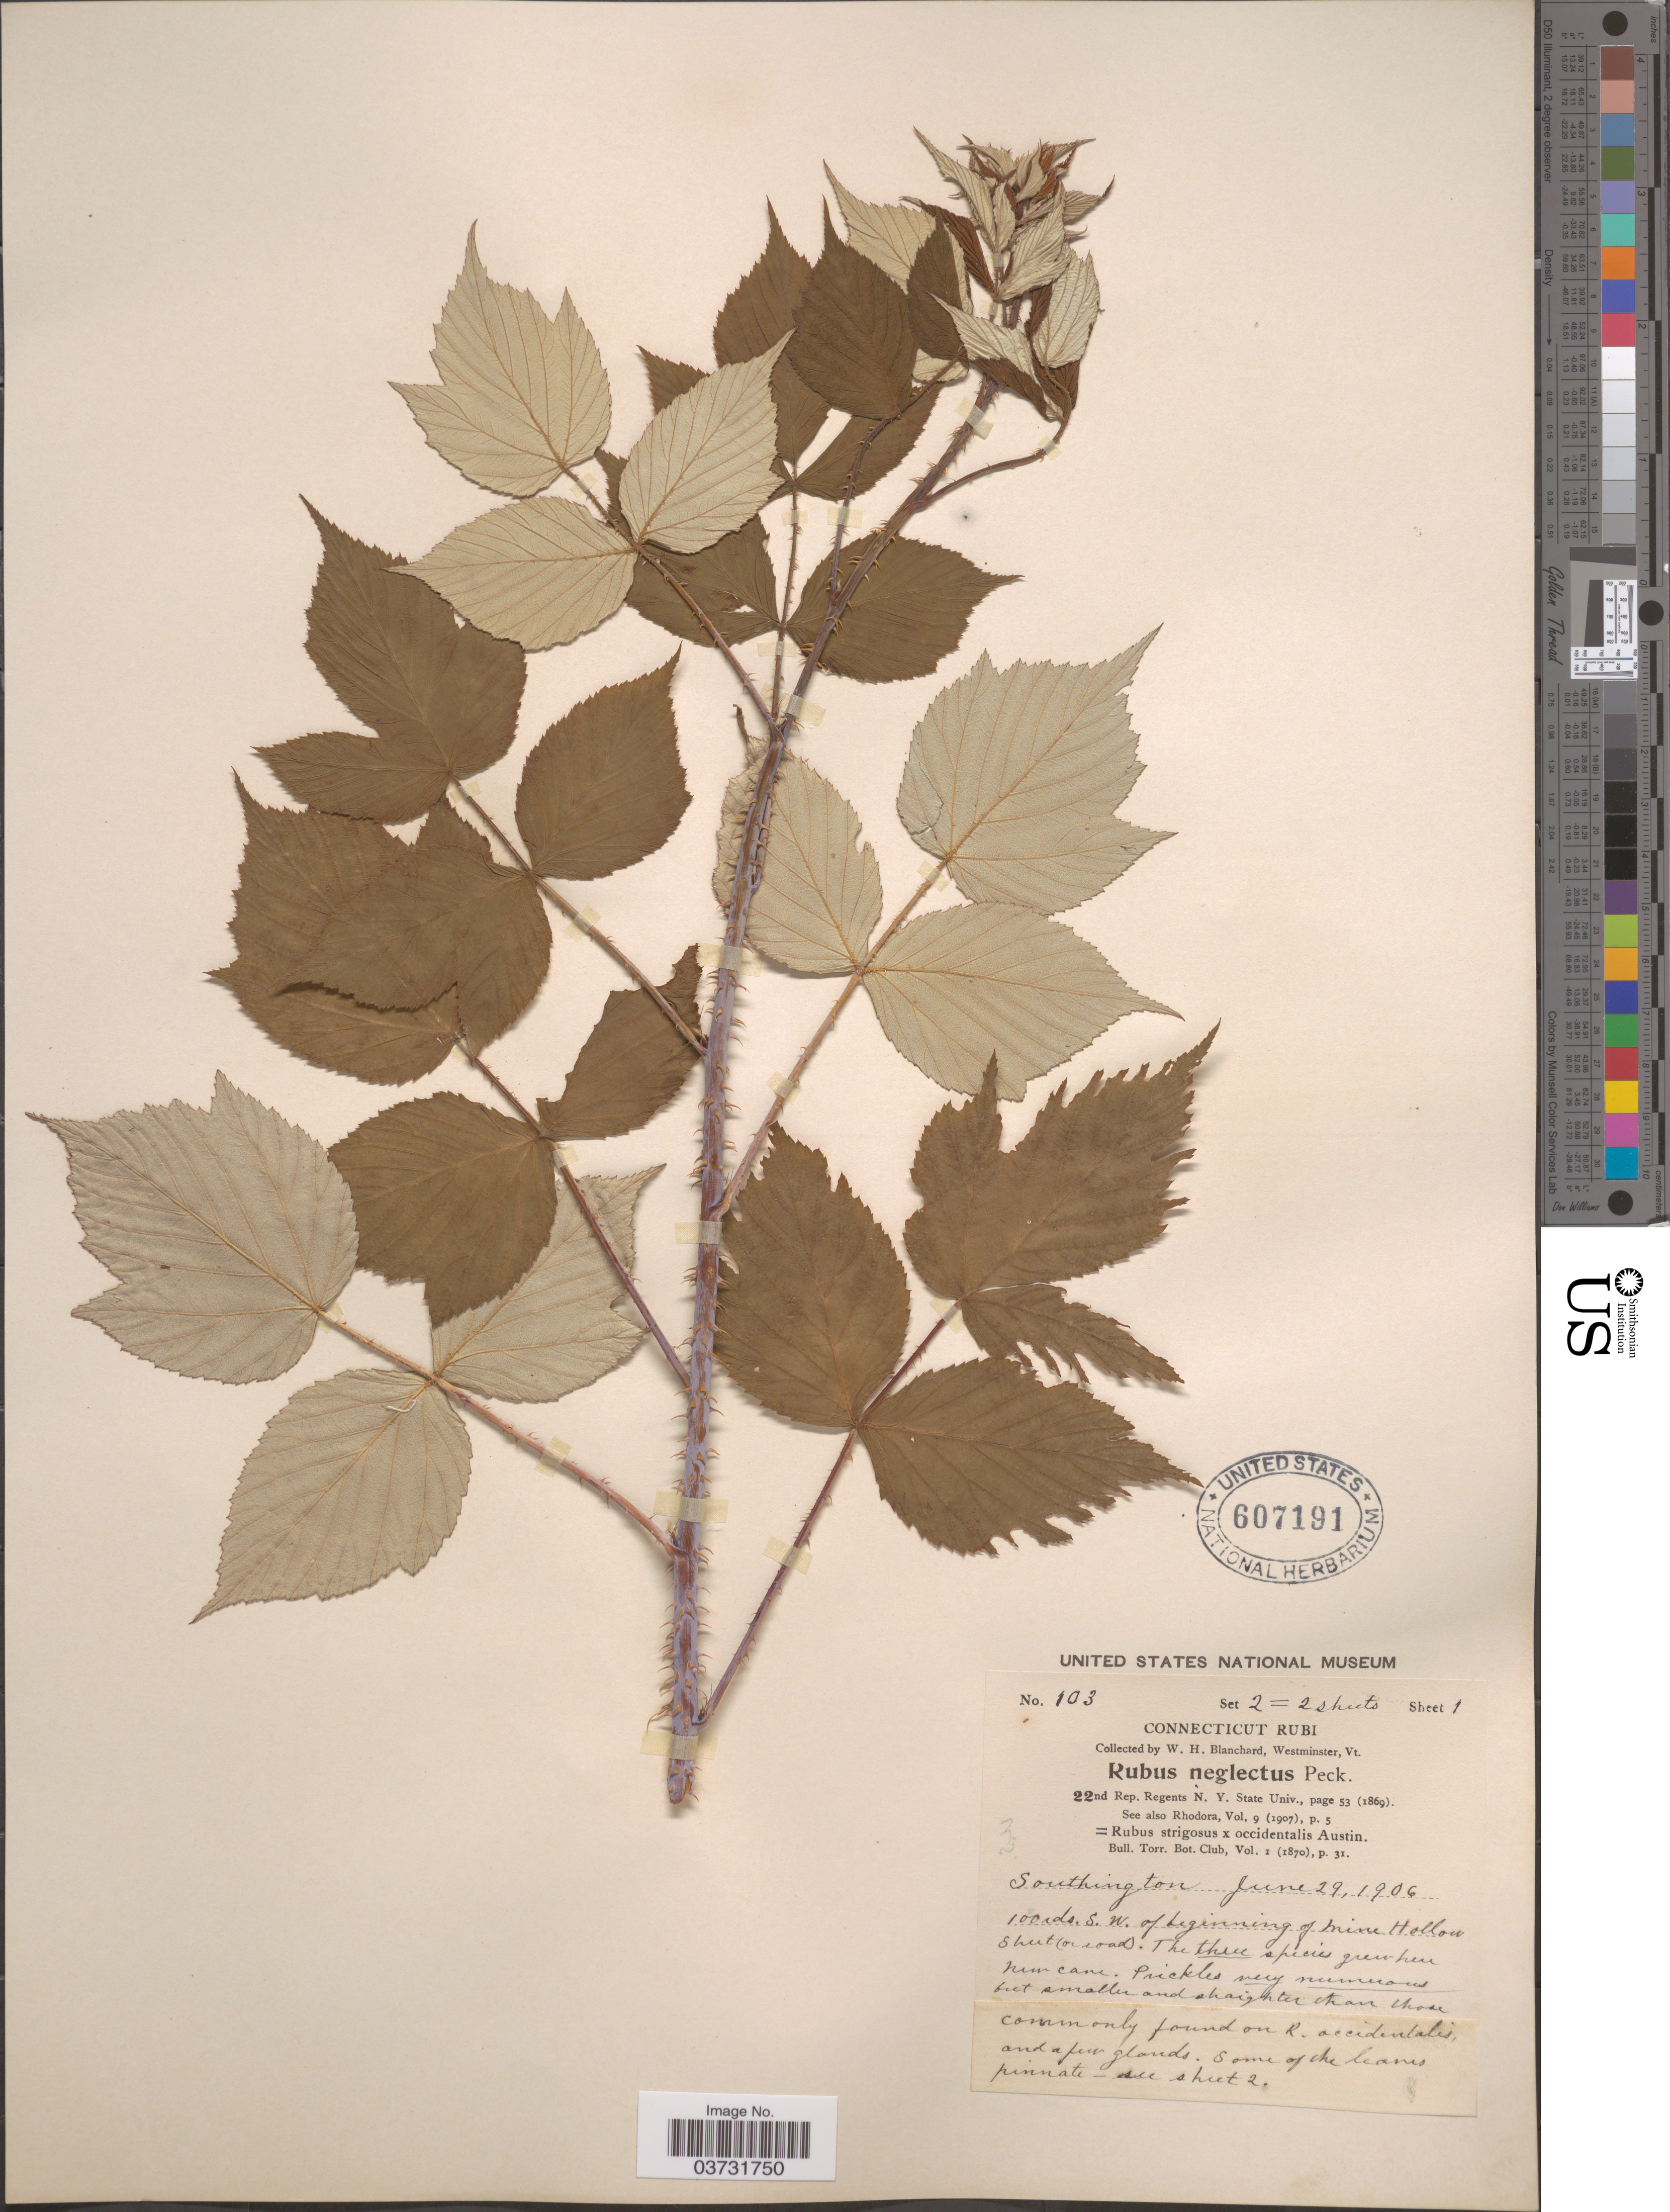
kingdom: Plantae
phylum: Tracheophyta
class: Magnoliopsida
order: Rosales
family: Rosaceae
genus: Rubus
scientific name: Rubus x neglectus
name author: Peck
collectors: W. H. Blanchard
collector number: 103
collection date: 1906-06-29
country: United States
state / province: Connecticut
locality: Southington. 100rds. S. W. of beginiing of Mine Hollow Shut (on road).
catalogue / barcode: US 607191